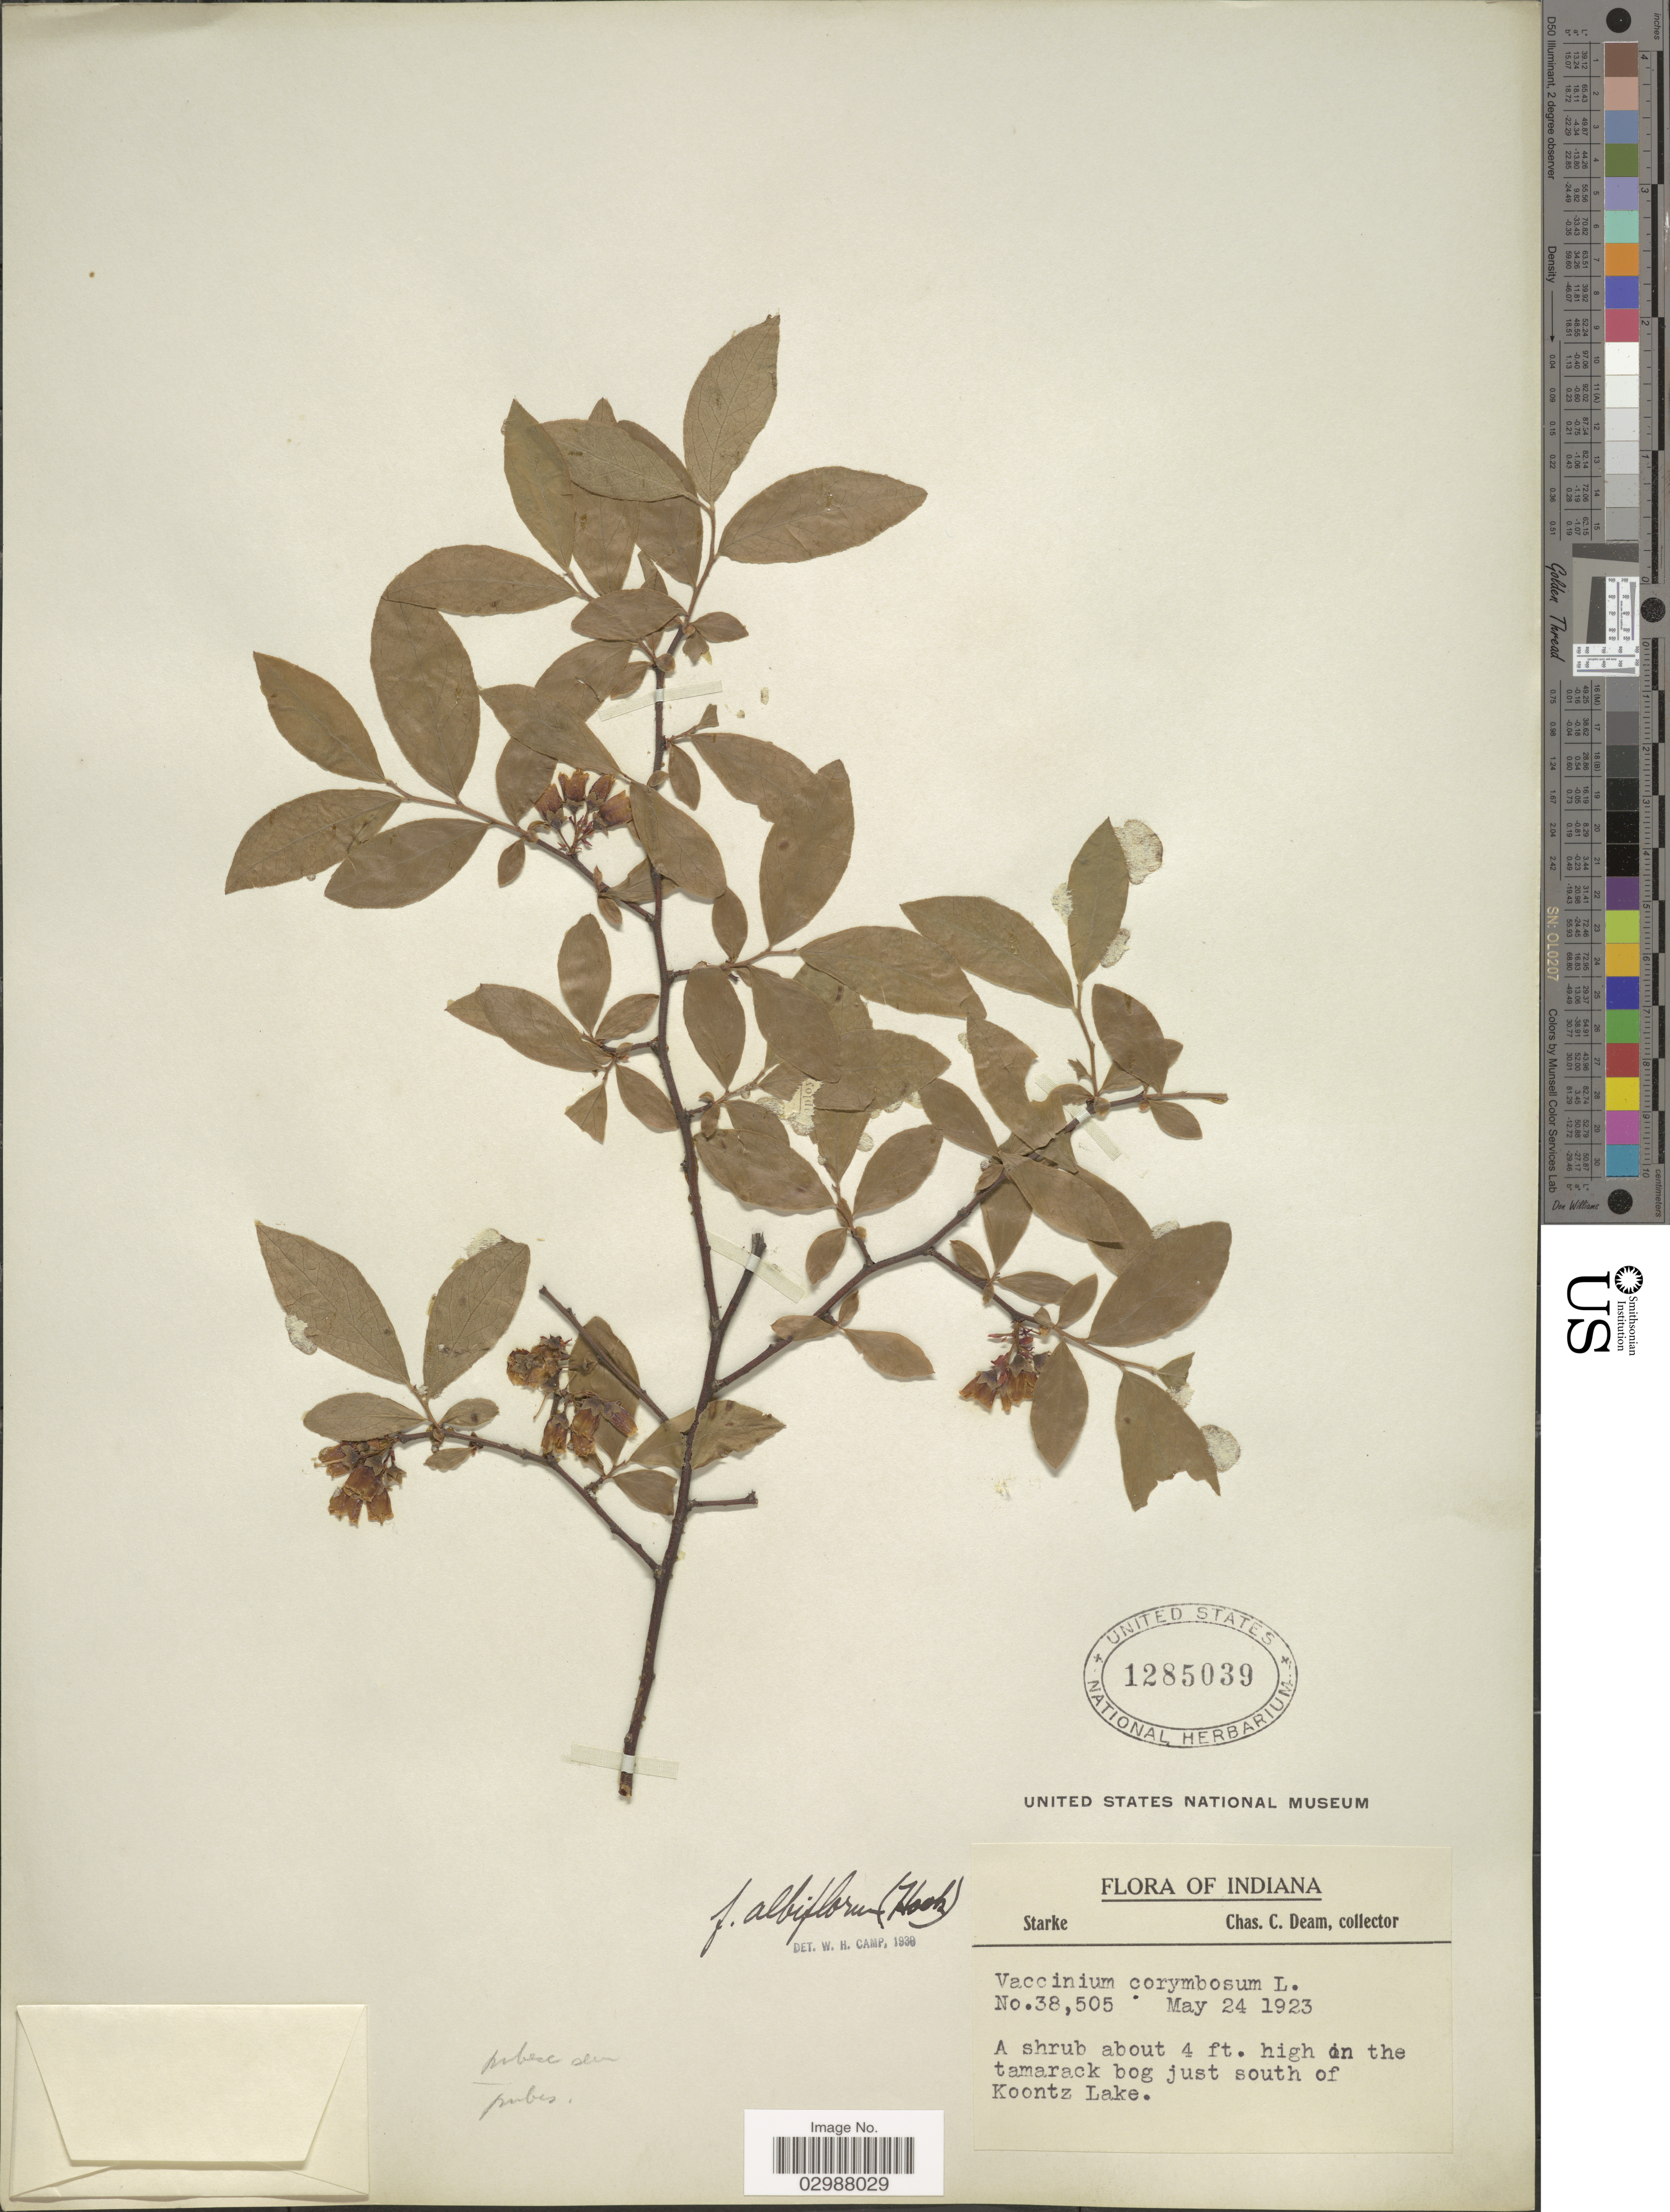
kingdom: Plantae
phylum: Tracheophyta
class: Magnoliopsida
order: Ericales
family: Ericaceae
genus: Vaccinium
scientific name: Vaccinium corymbosum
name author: L.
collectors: C. C. Deam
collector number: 38505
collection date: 1923-05-24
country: United States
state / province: Indiana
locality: Starke. In the tamarack bog just south of Koontz Lake.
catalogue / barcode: US 1285039